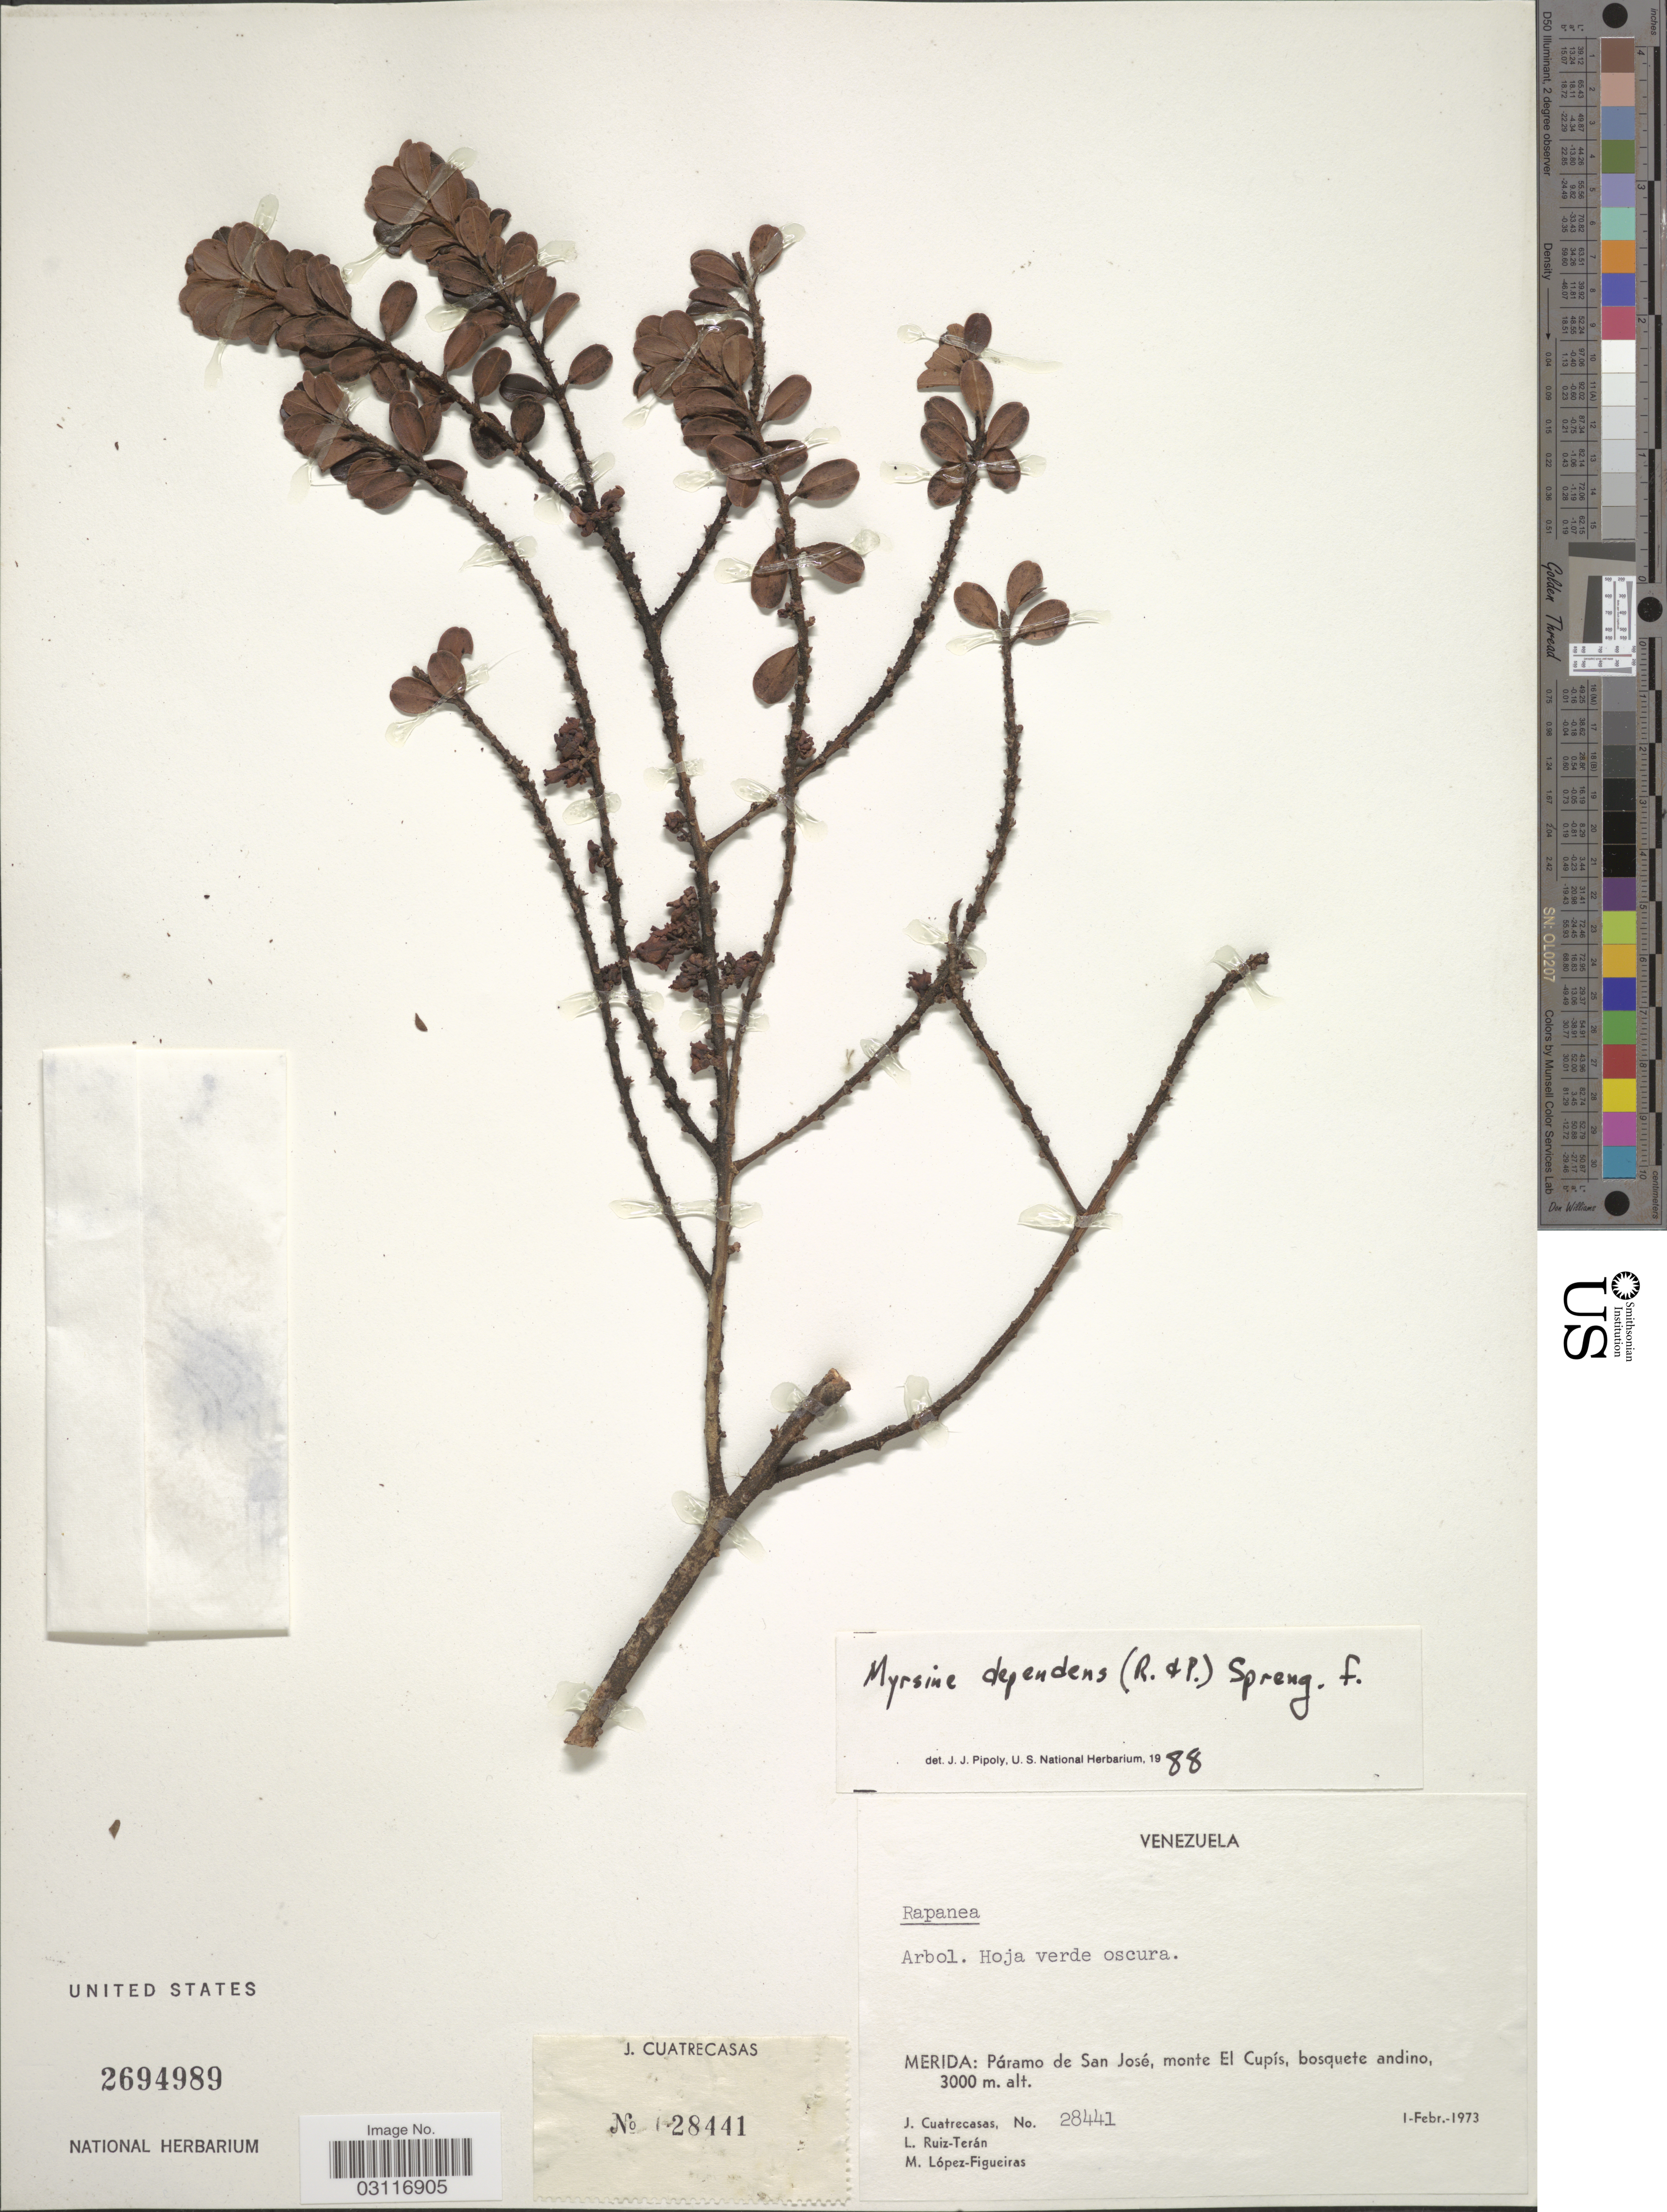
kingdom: Plantae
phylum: Tracheophyta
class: Magnoliopsida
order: Ericales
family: Primulaceae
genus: Myrsine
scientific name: Myrsine dependens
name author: (Ruiz & Pav.) Spreng.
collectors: J. Cuatrecasas, L. E. Ruíz-Terán & M. López Figueiras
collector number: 28441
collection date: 1973-02-01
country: Venezuela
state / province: Mérida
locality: Páramo de San José, monte El Cupís, bosquete andino.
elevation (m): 3000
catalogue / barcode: US 2694989